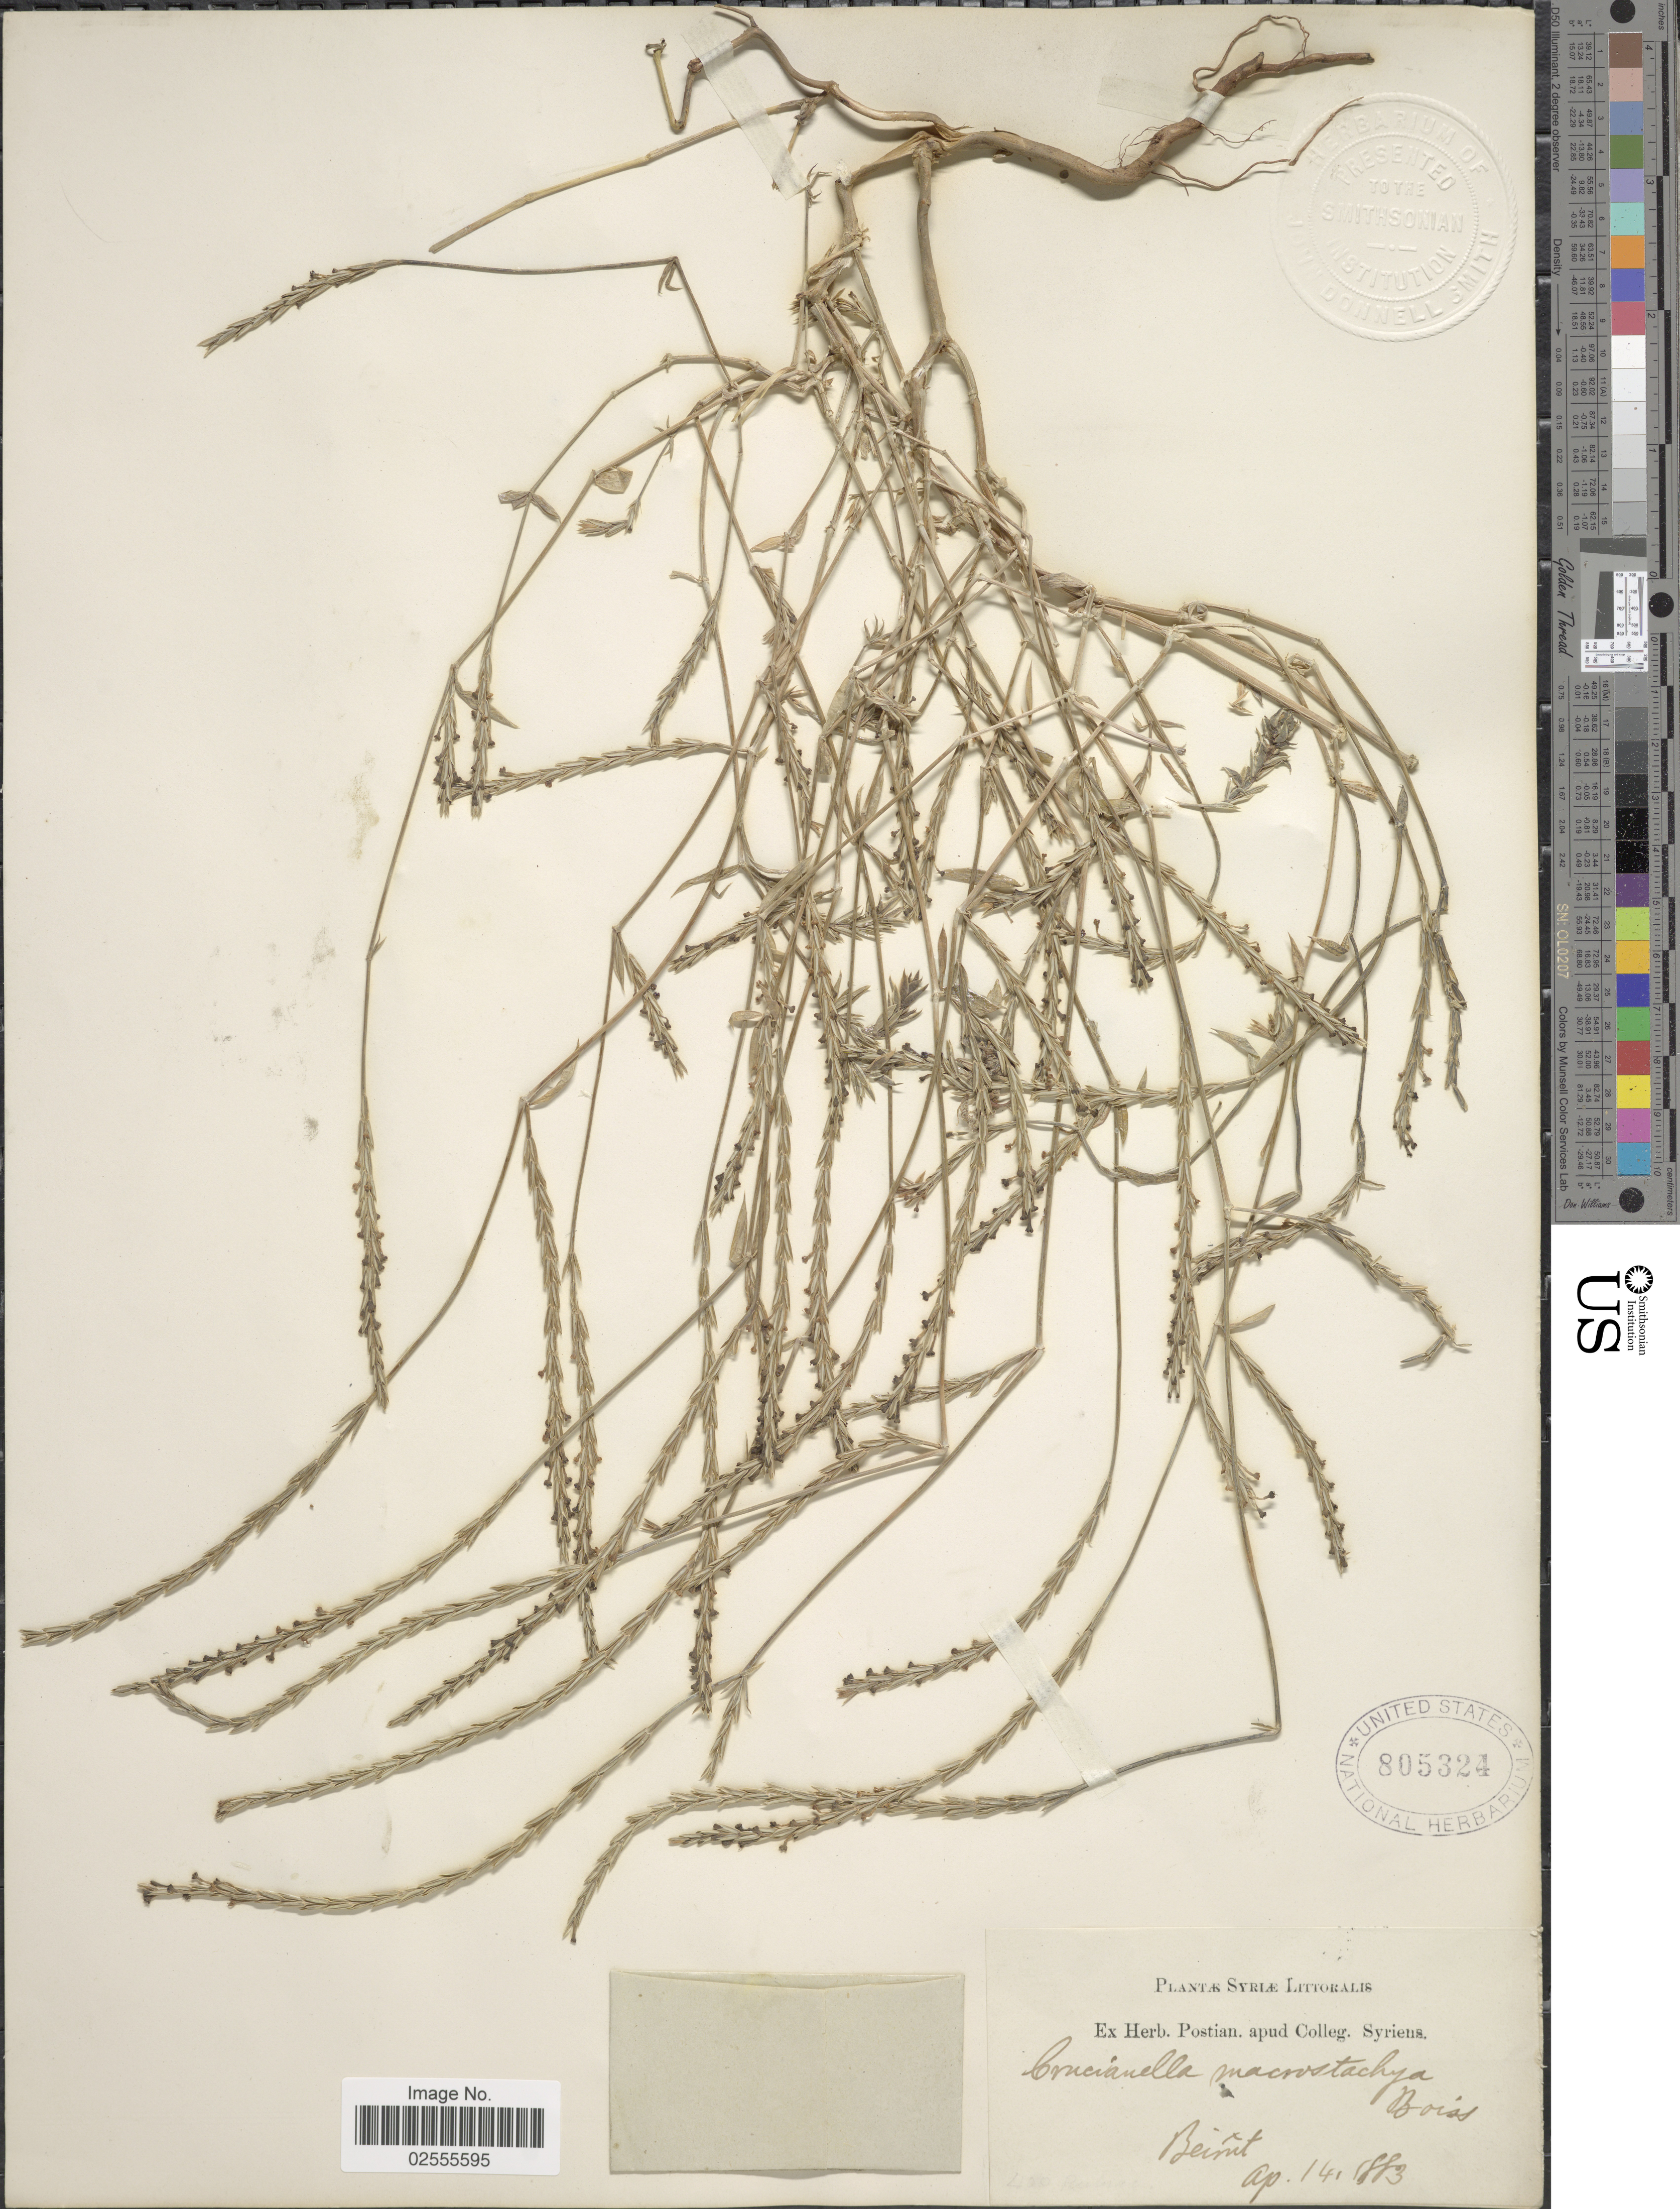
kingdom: Plantae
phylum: Tracheophyta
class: Magnoliopsida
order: Gentianales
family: Rubiaceae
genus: Crucianella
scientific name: Crucianella macrostachya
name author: Boiss.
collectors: ex herb. Postian. apud Colleg. Syriens. Protest. USE "Fannie P. A. Shepard" (10308853) AS PRIMARY COLLECTOR INSTEAD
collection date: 1883-04-14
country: Lebanon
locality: Syriae Littorales, Beirut.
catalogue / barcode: US 805324